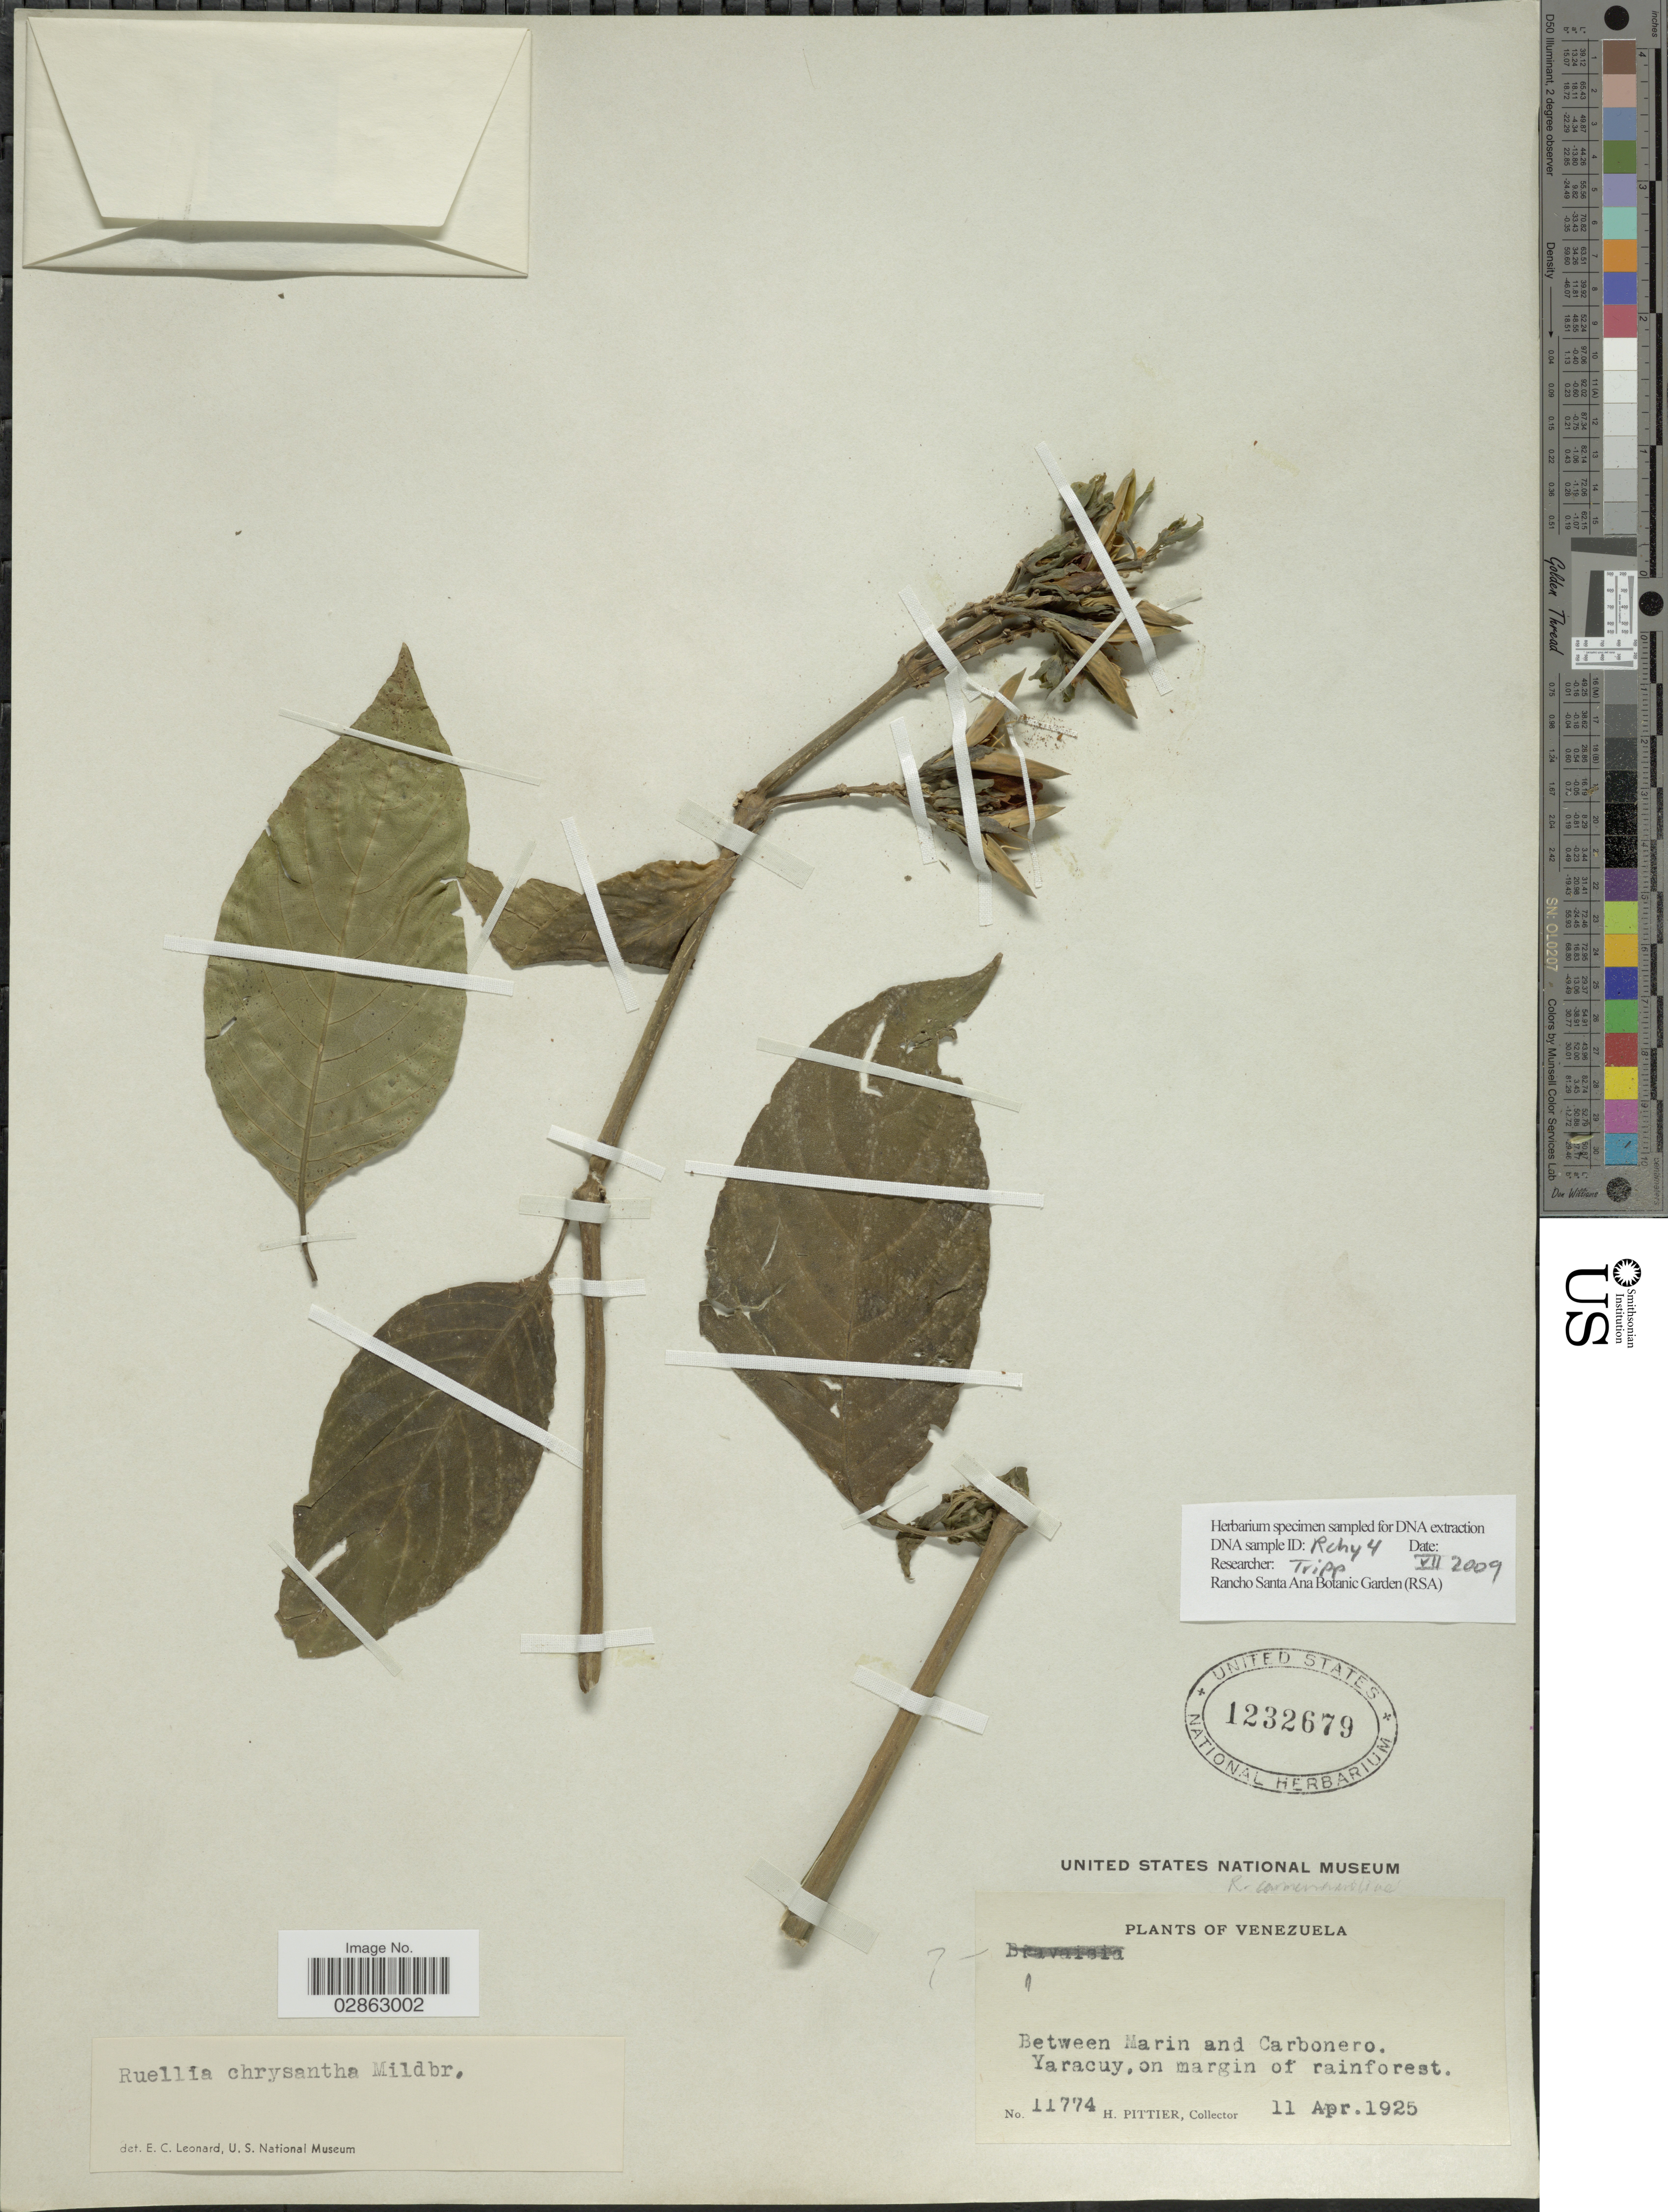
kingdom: Plantae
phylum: Tracheophyta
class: Magnoliopsida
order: Lamiales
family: Acanthaceae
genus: Ruellia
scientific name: Ruellia sp.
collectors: H. F. Pittier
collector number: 11774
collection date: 1925-04-11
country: Venezuela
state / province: Yaracuy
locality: Between Marin and Carbonero.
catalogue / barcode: US 1232679